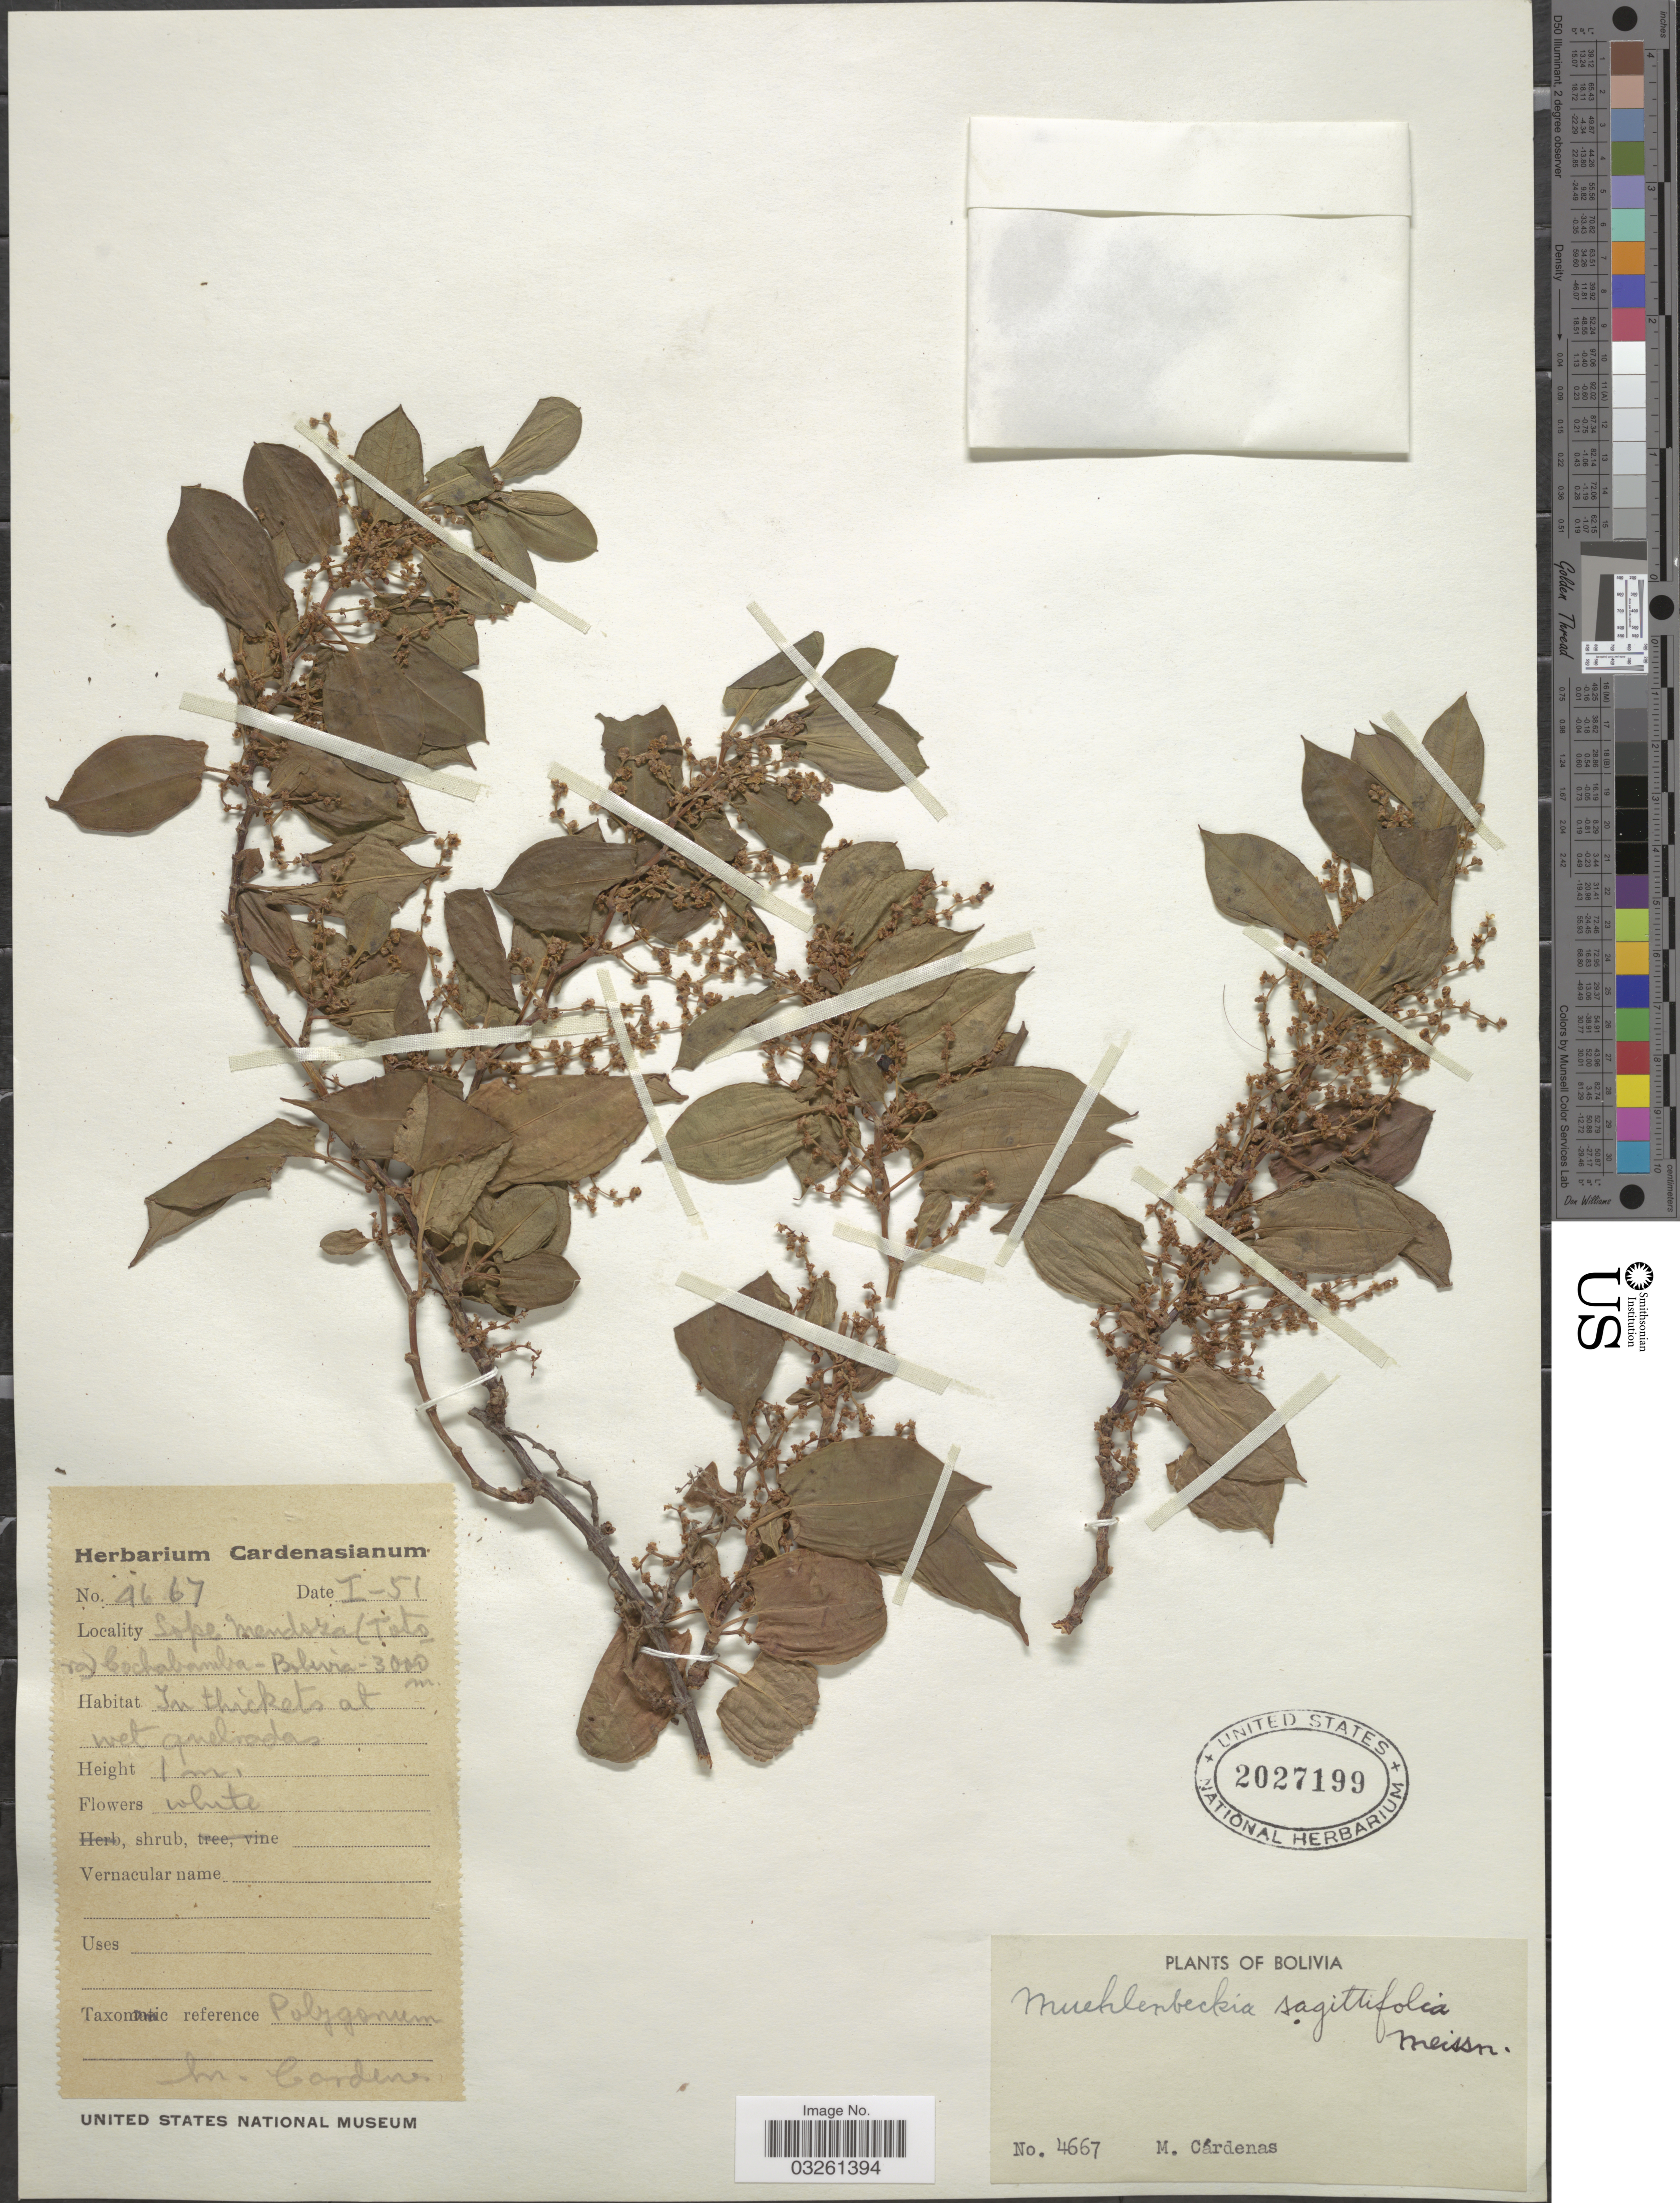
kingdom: Plantae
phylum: Tracheophyta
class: Magnoliopsida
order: Caryophyllales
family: Polygonaceae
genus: Muehlenbeckia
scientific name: Muehlenbeckia sagittifolia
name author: (Ortega) Meisn.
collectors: M. Cárdenas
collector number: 4667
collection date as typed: Transcribed d/m/y: /1/51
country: Bolivia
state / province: Cochabamba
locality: Slope Mendoza (Totora).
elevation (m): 3000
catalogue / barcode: US 2027199